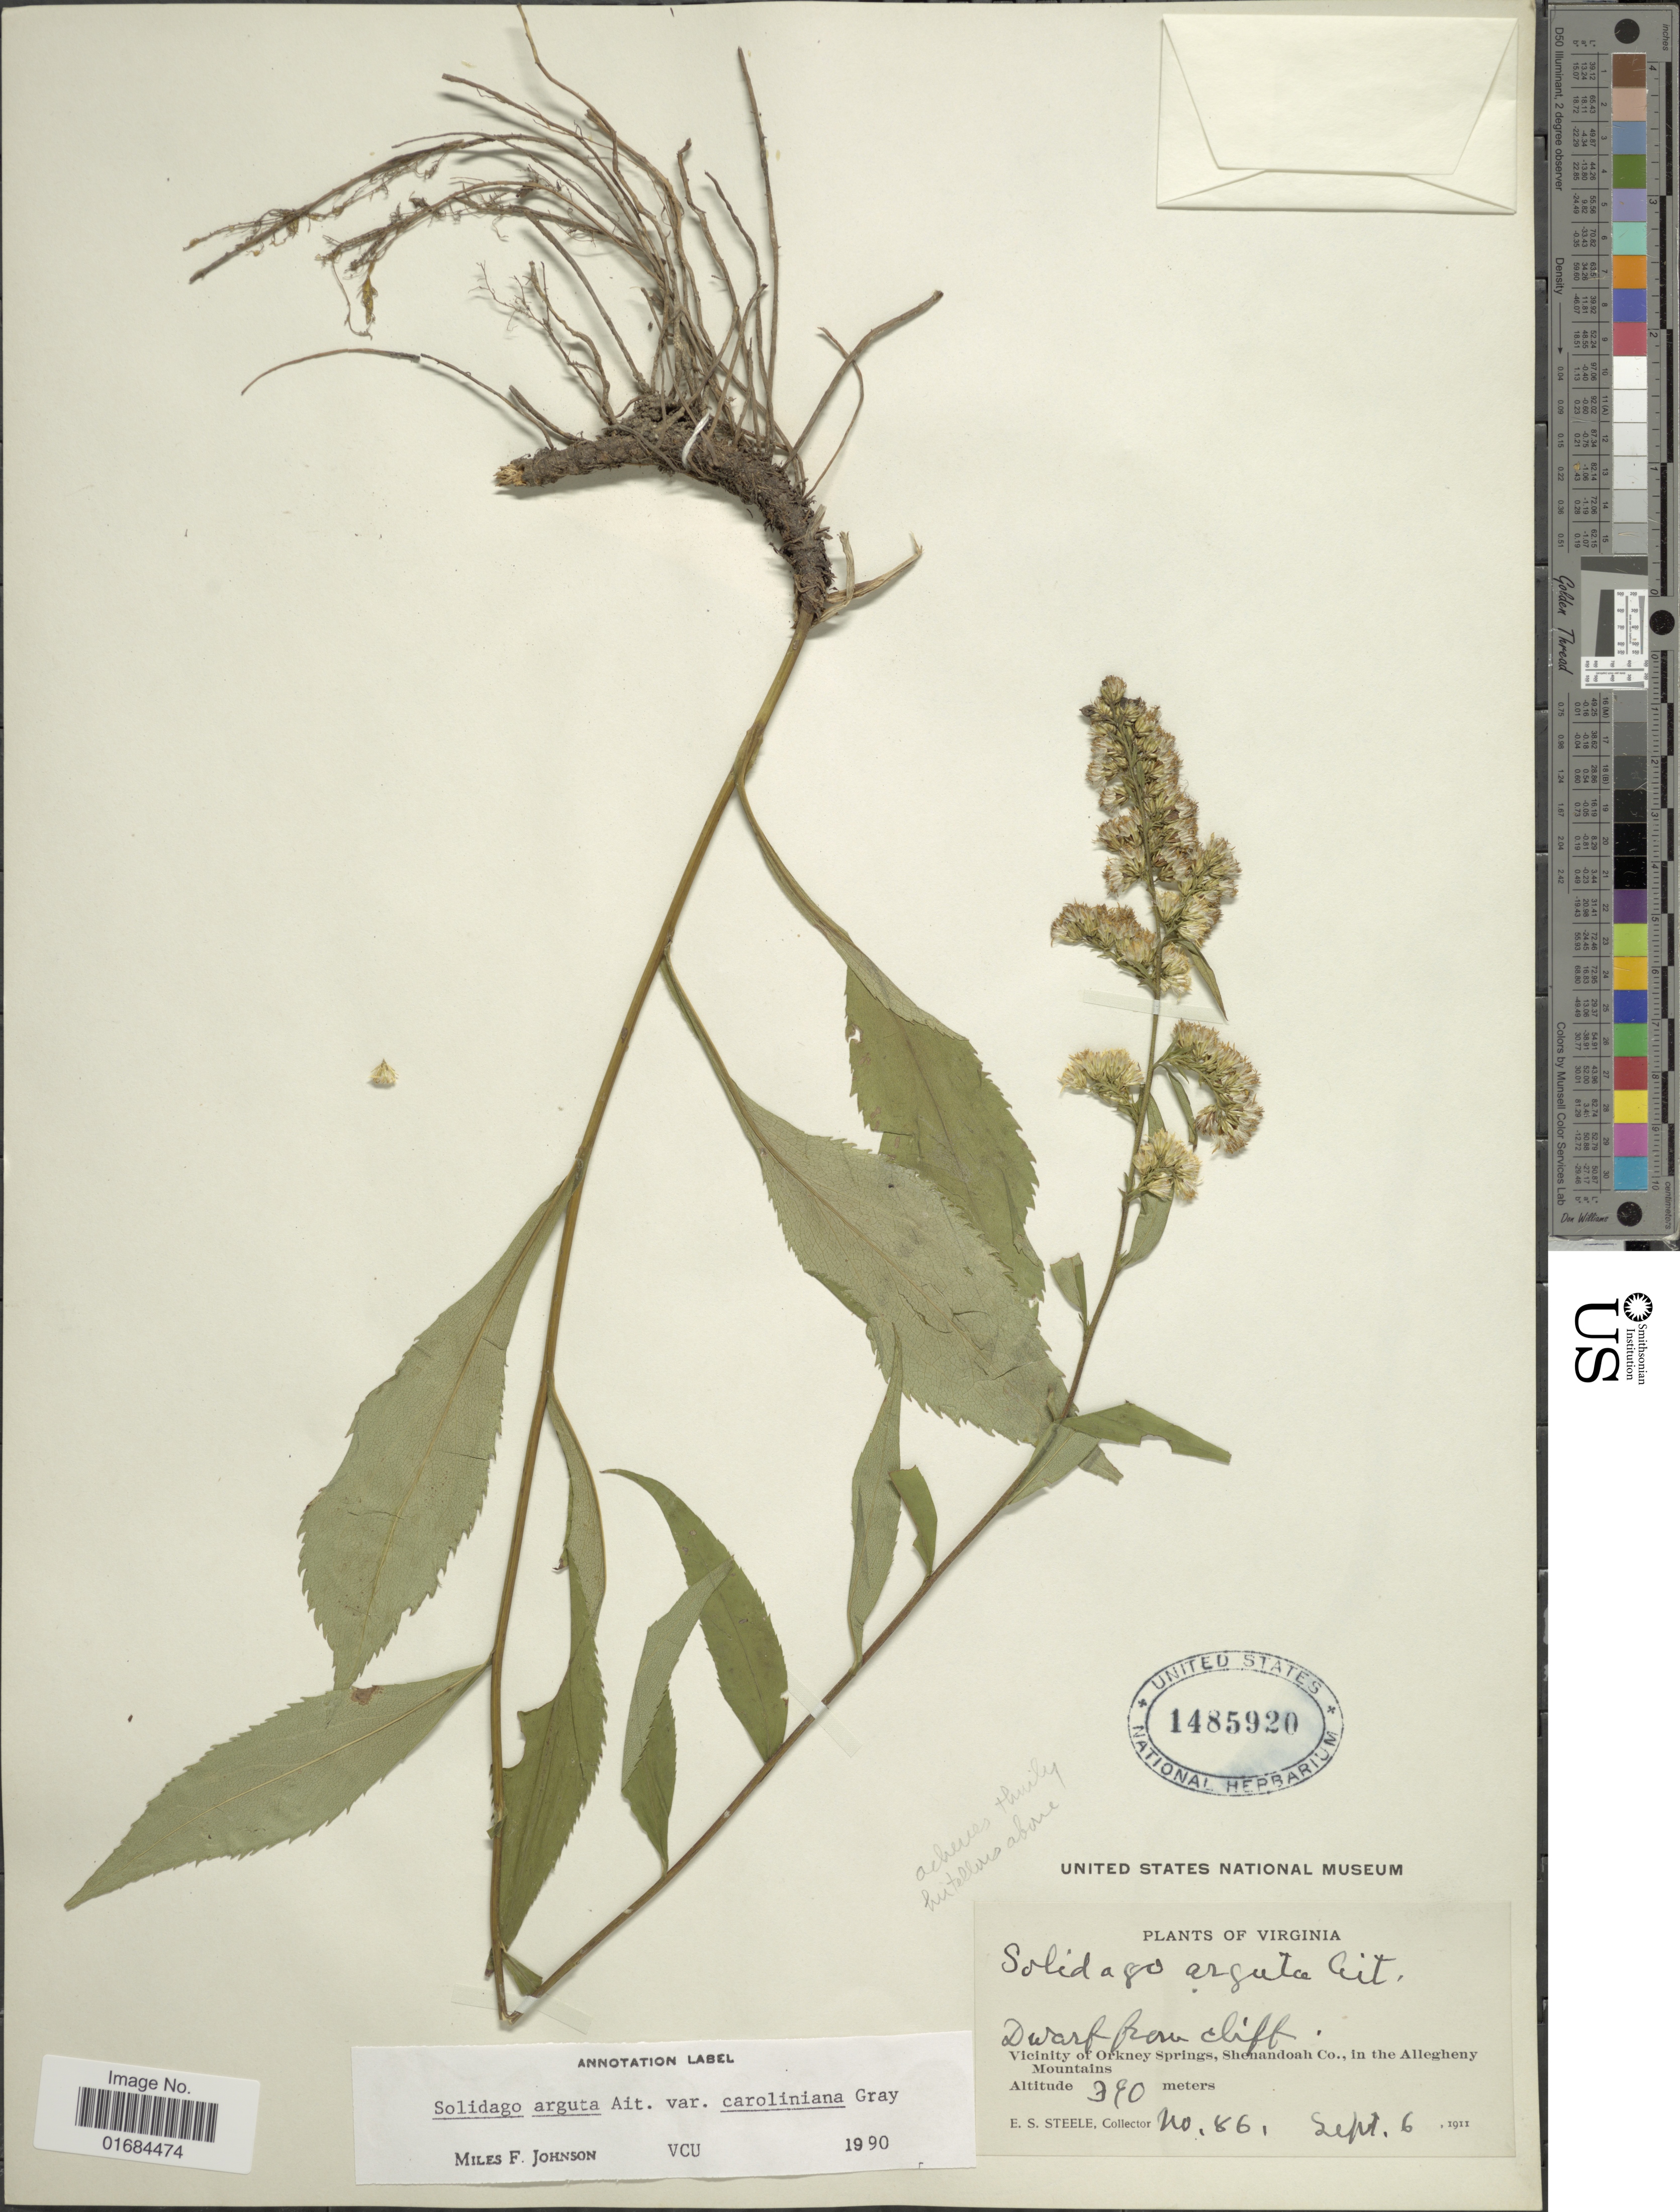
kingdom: Plantae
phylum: Tracheophyta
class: Magnoliopsida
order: Asterales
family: Asteraceae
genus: Solidago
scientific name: Solidago arguta var. caroliniana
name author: A. Gray & et al.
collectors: E. Steele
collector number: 86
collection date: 1911-09-06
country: United States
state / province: Virginia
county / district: Shenandoah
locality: Vicinity of Orkey Springs, Shenandoah Co. in the Allegheny Mountains.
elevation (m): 390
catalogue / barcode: US 1485920